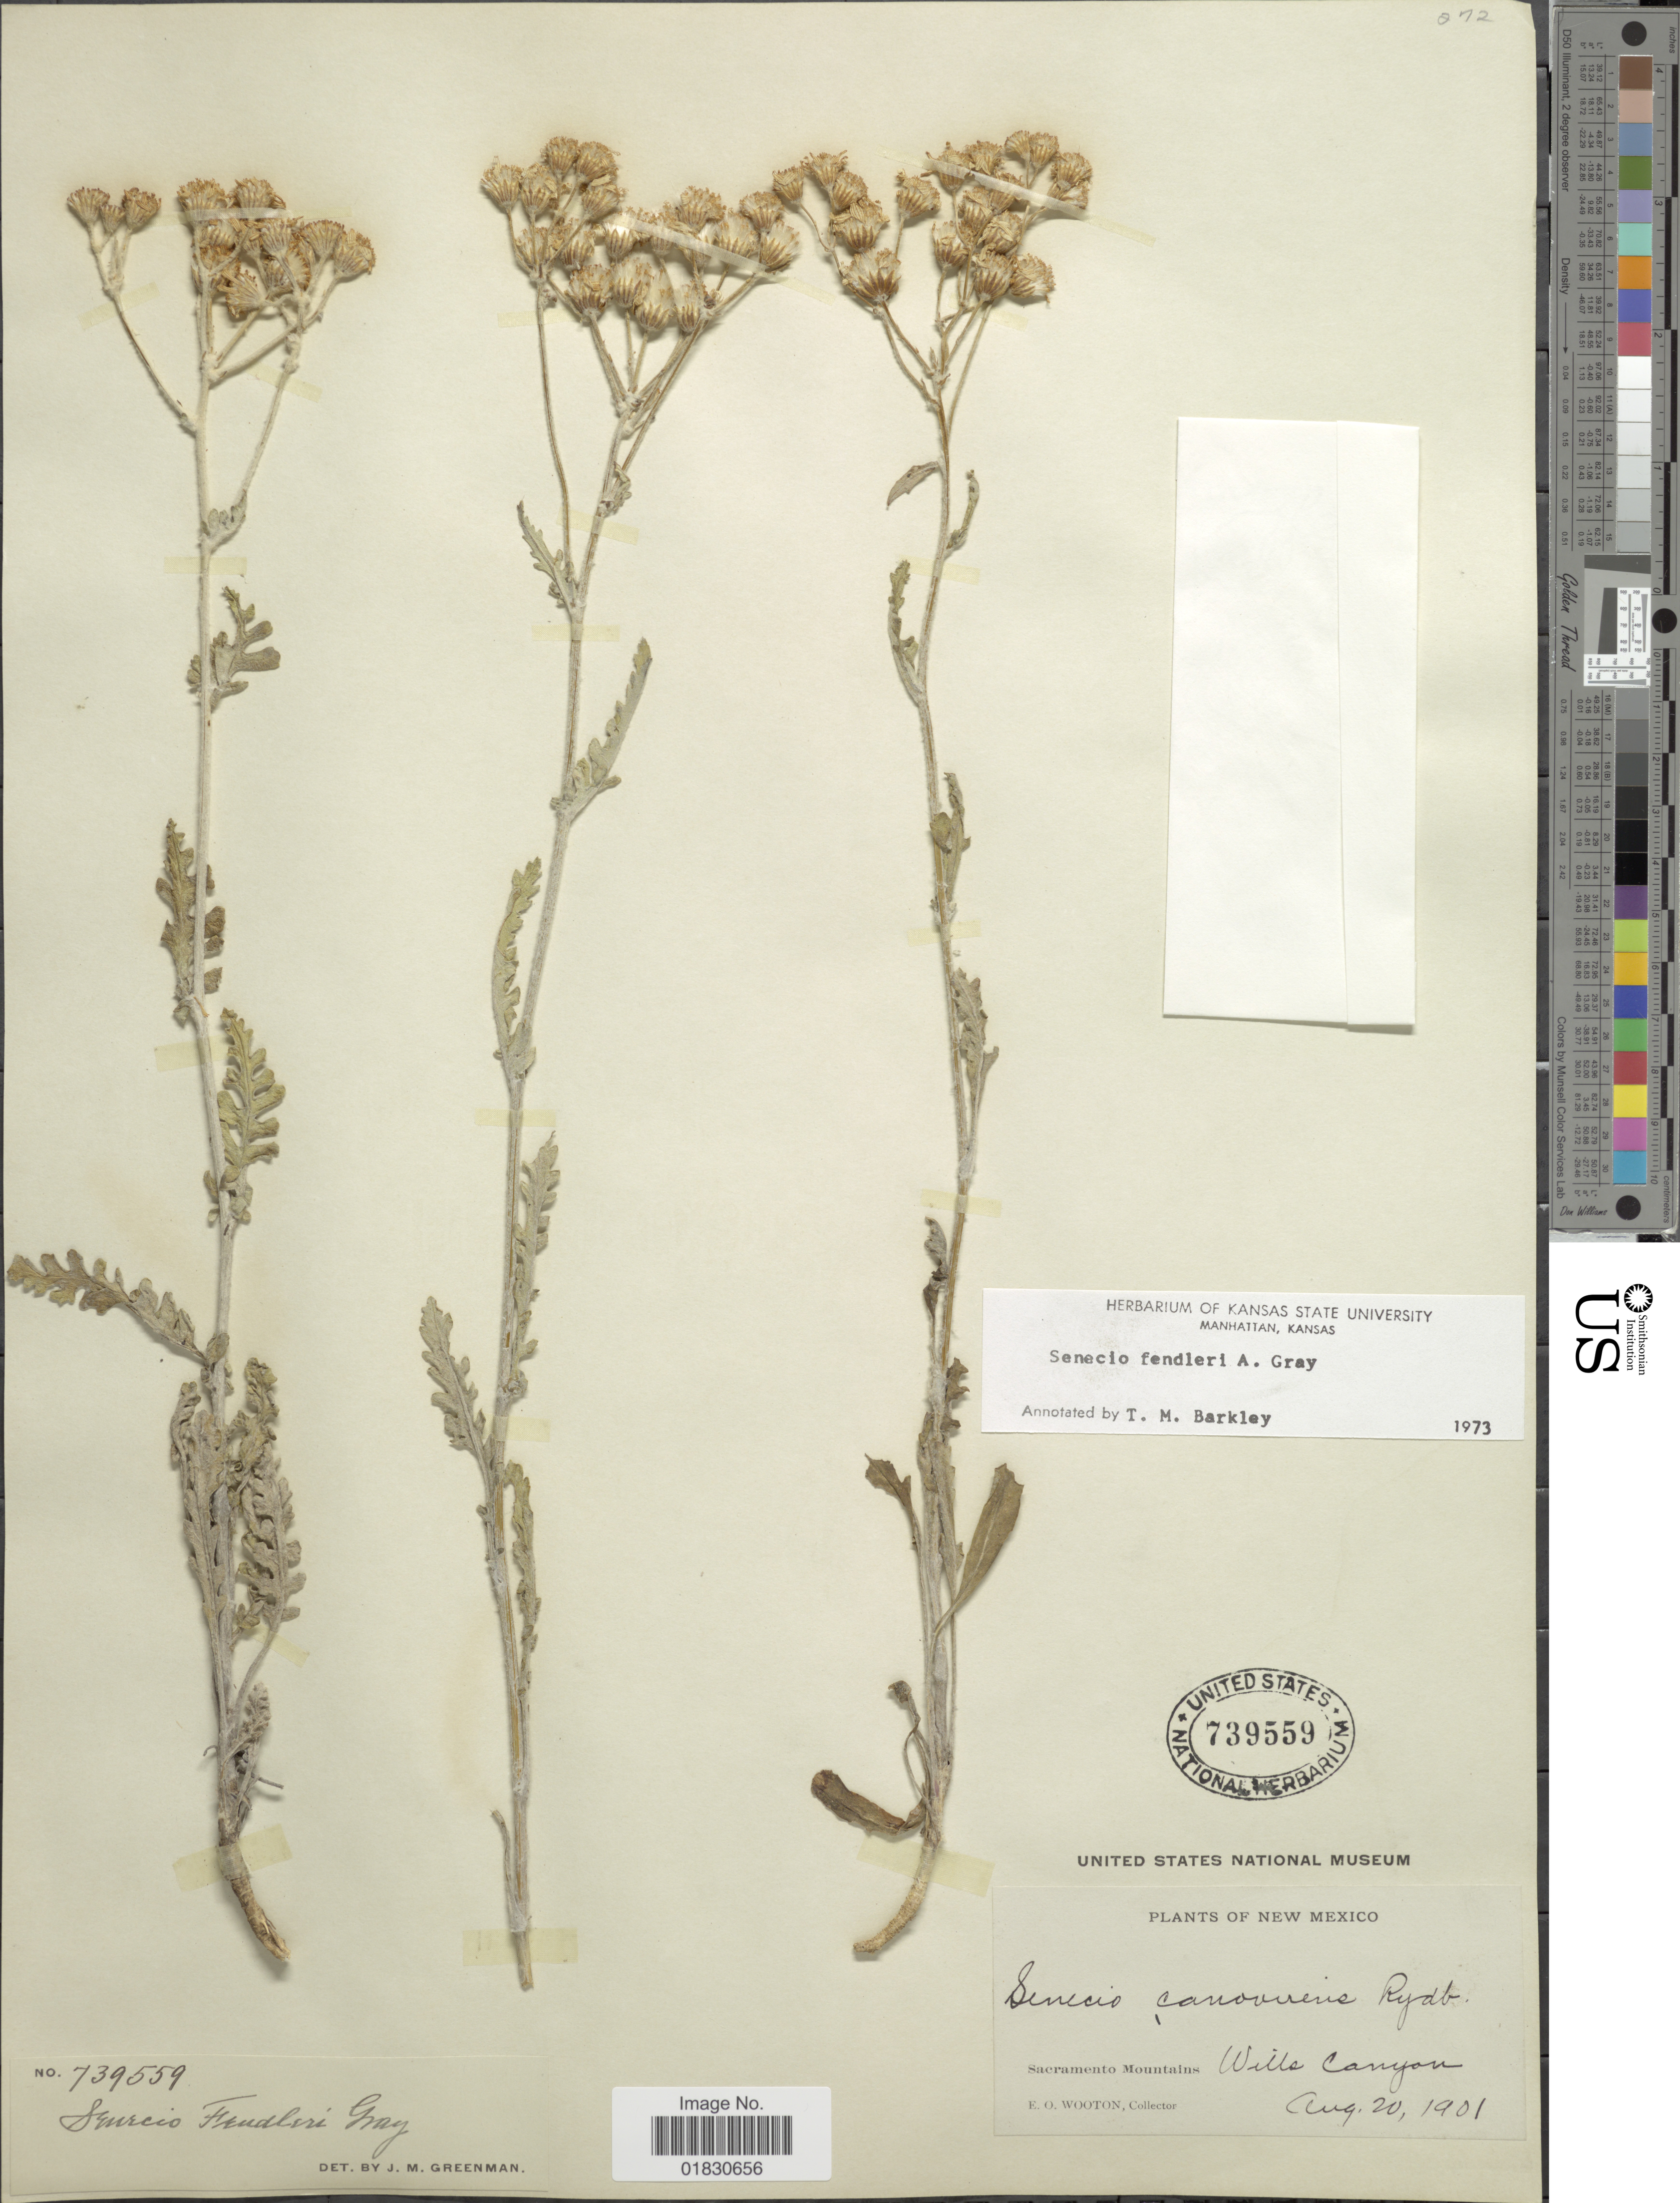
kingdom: Plantae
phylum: Tracheophyta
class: Magnoliopsida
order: Asterales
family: Asteraceae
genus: Packera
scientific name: Packera fendleri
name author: (A. Gray) W.A. Weber & Á. Löve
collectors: E. O. Wooton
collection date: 1901-08-20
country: United States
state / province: New Mexico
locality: Sacramento Mountains, Wills Canyon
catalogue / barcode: US 739559